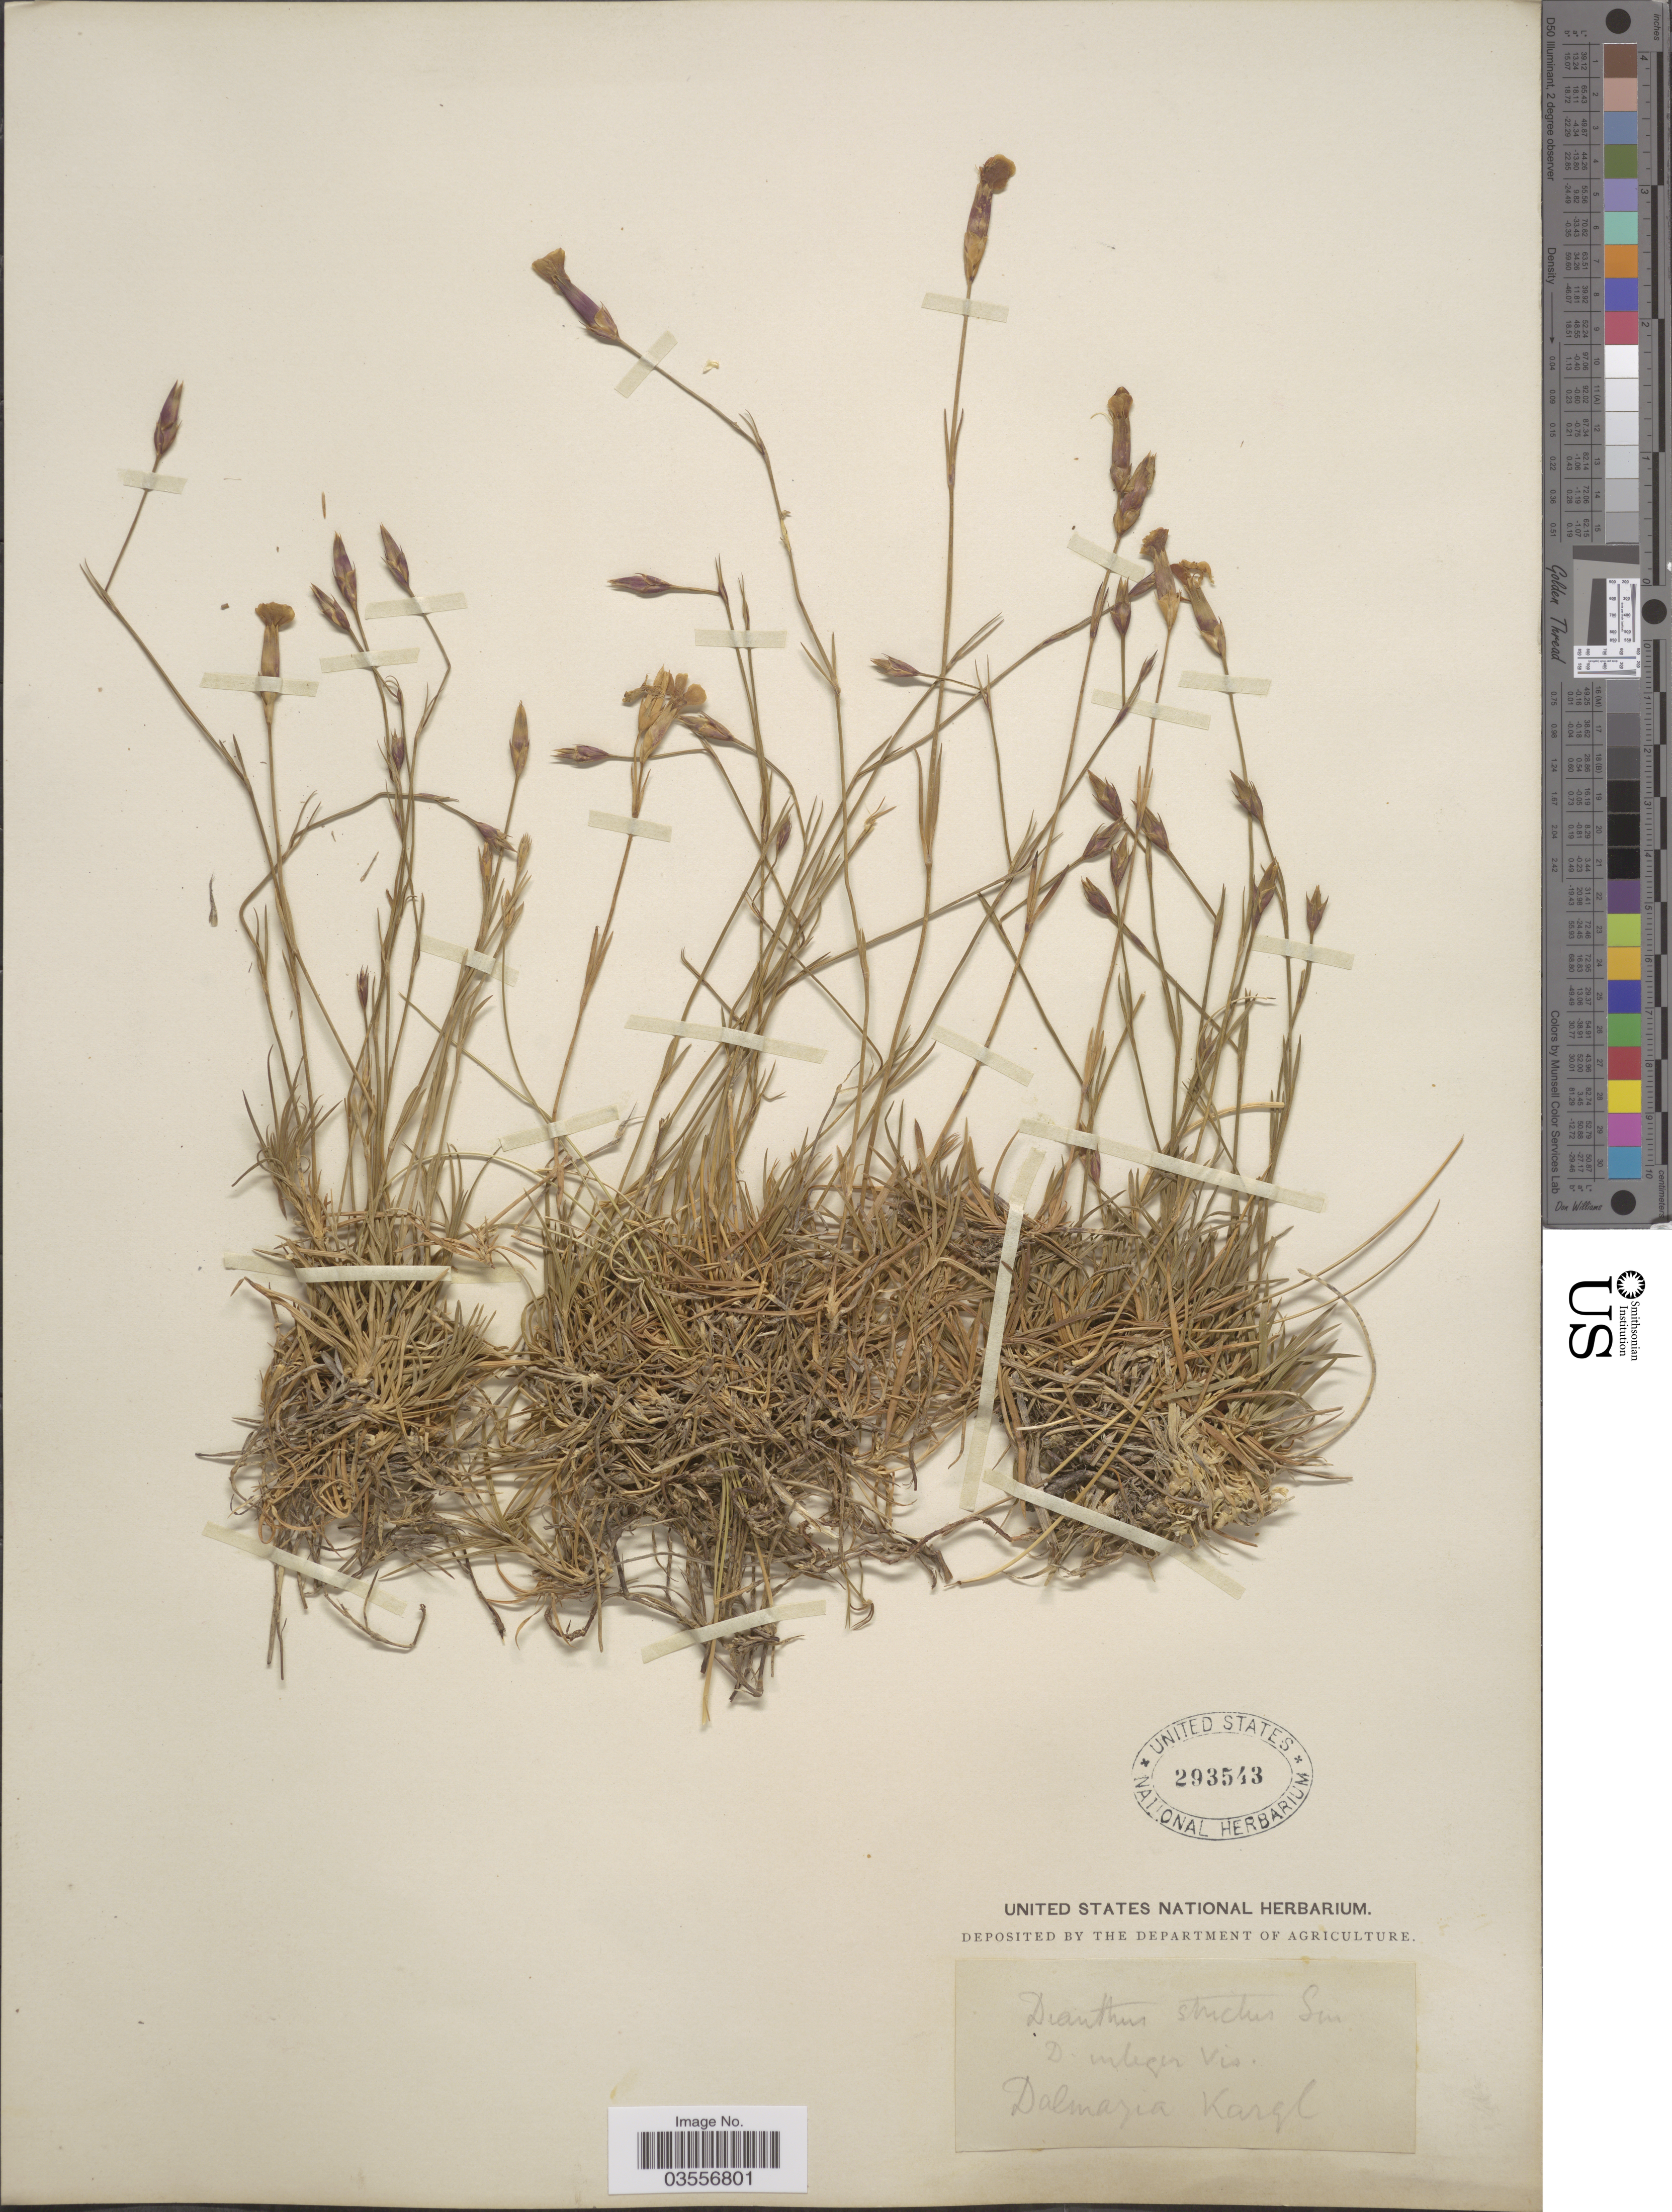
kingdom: Plantae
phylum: Tracheophyta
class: Magnoliopsida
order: Caryophyllales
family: Caryophyllaceae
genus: Dianthus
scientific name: Dianthus strictus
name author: Banks & Sol.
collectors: Kargl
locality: Dalmatia.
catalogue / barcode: US 293543